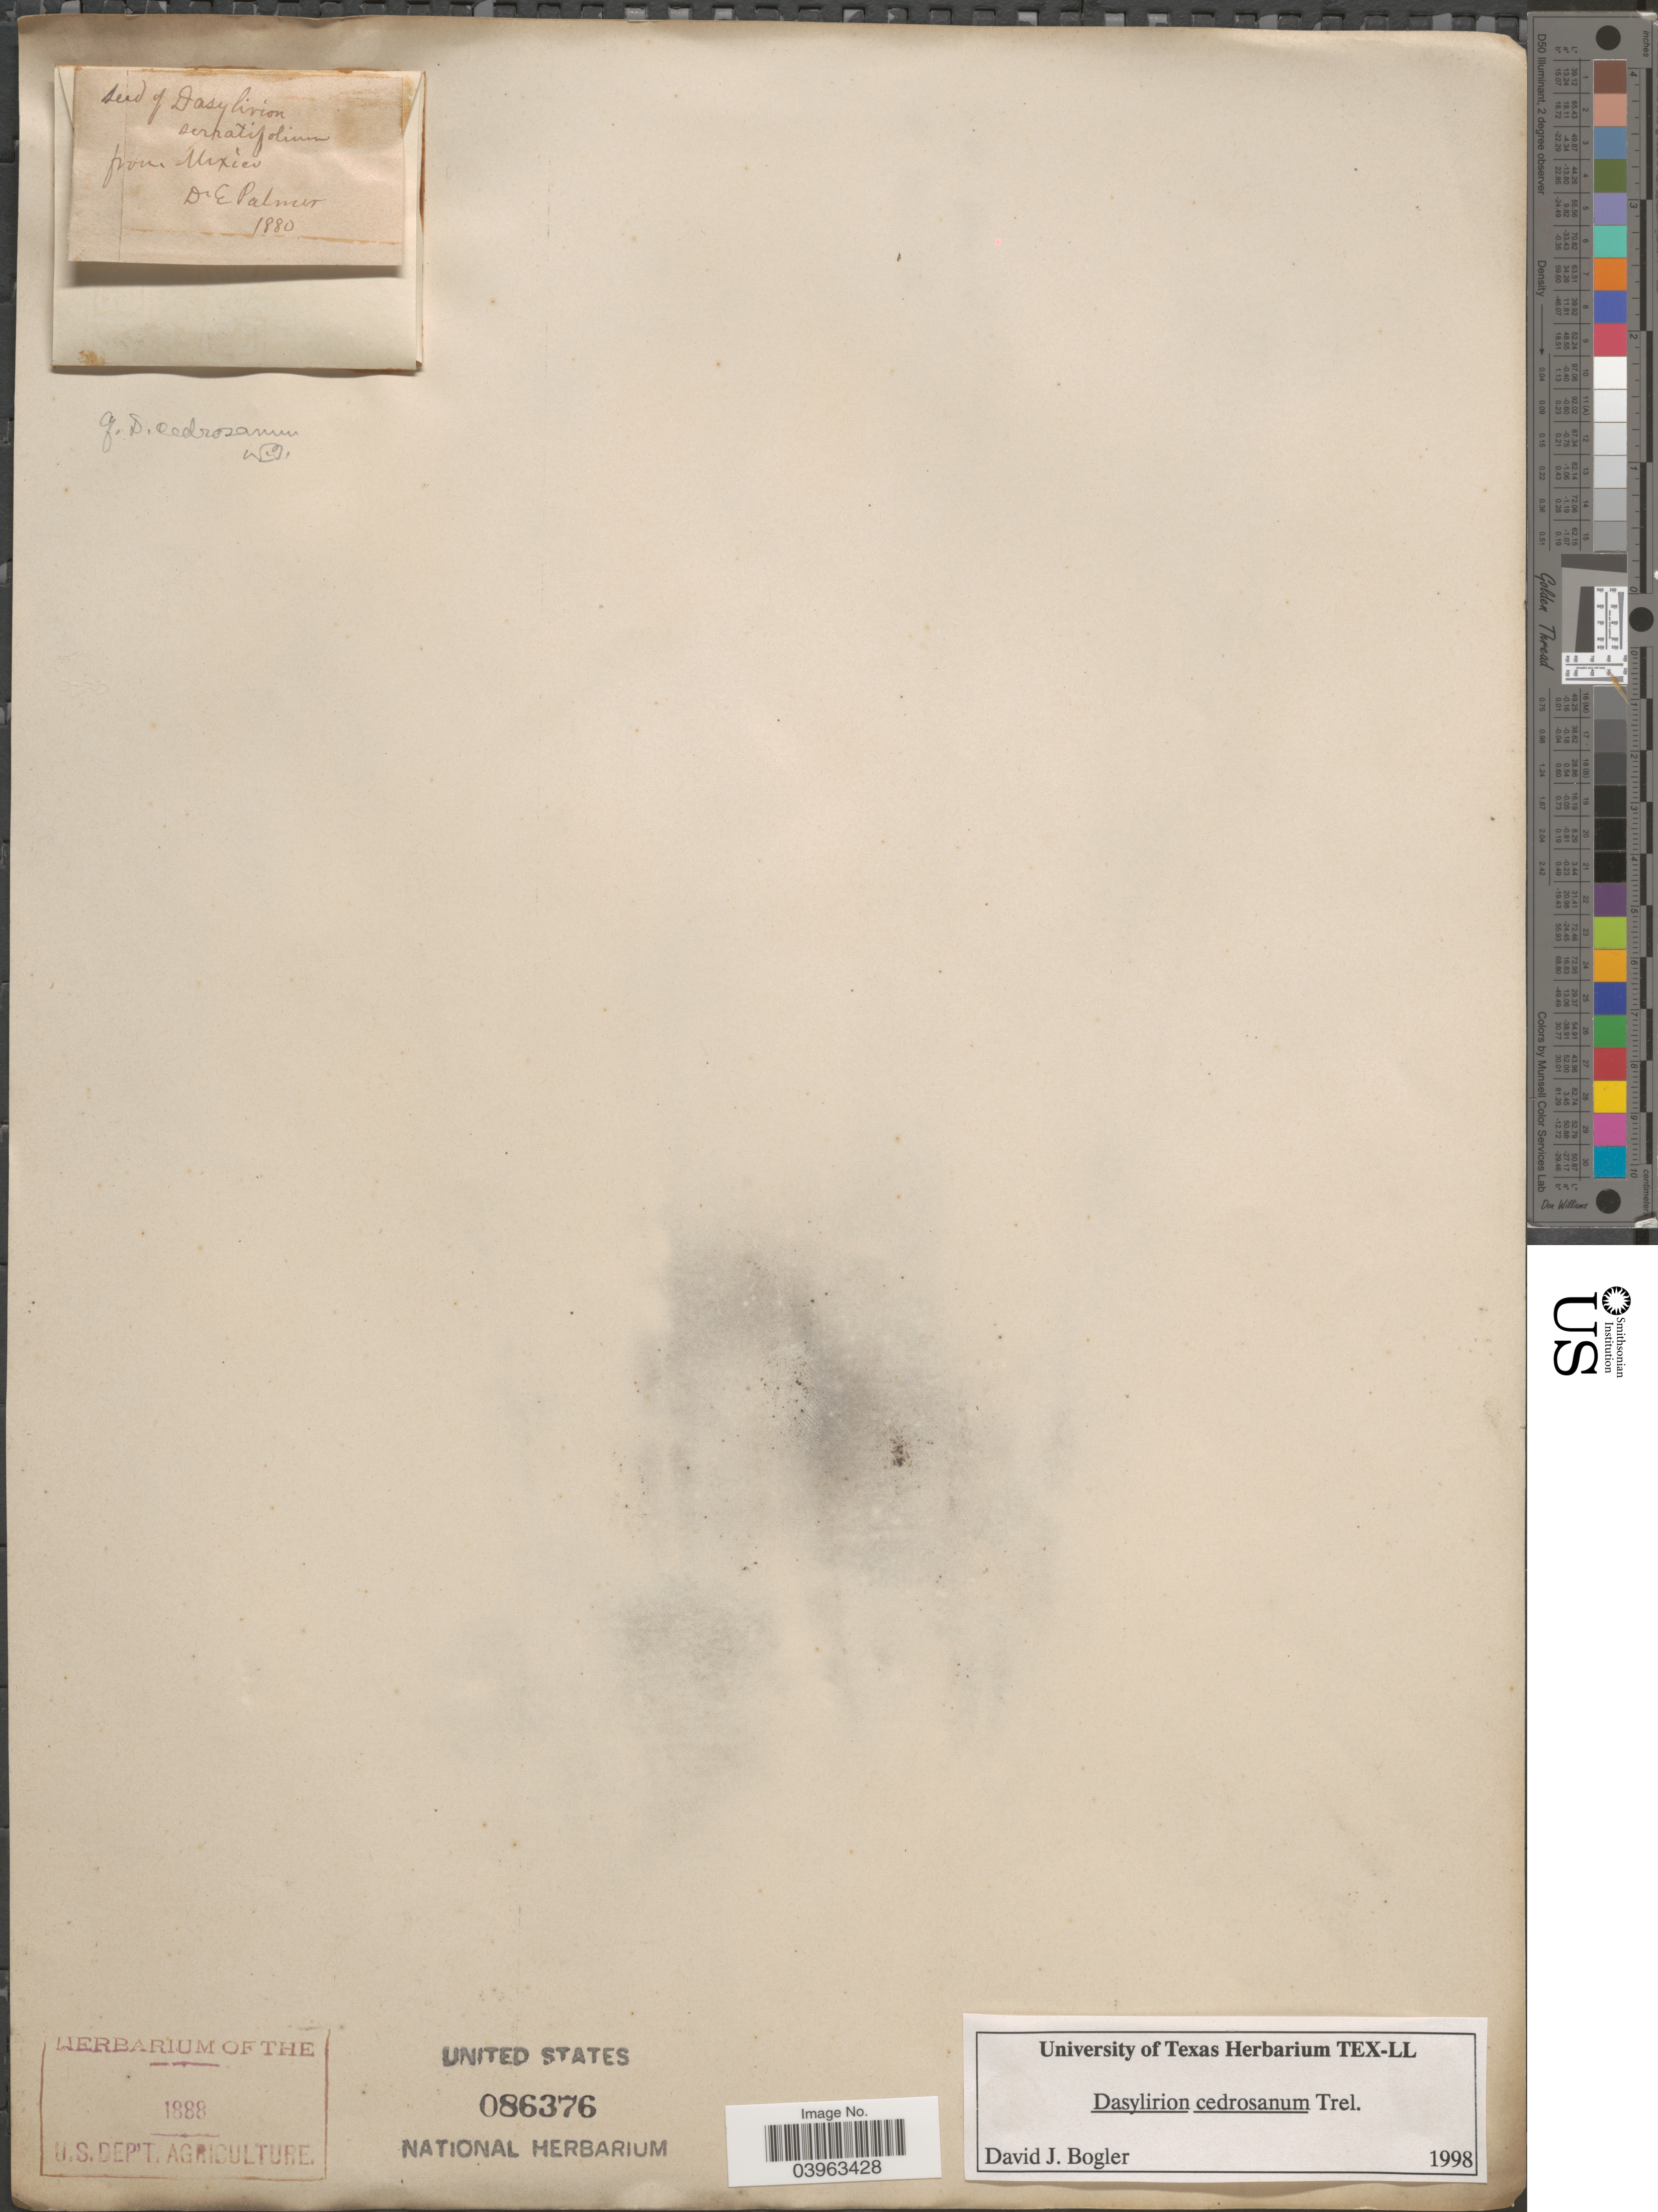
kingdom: Plantae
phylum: Tracheophyta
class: Liliopsida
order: Asparagales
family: Asparagaceae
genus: Dasylirion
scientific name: Dasylirion cedrosanum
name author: Trel.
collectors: E. Palmer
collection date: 1880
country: Mexico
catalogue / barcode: US 86376